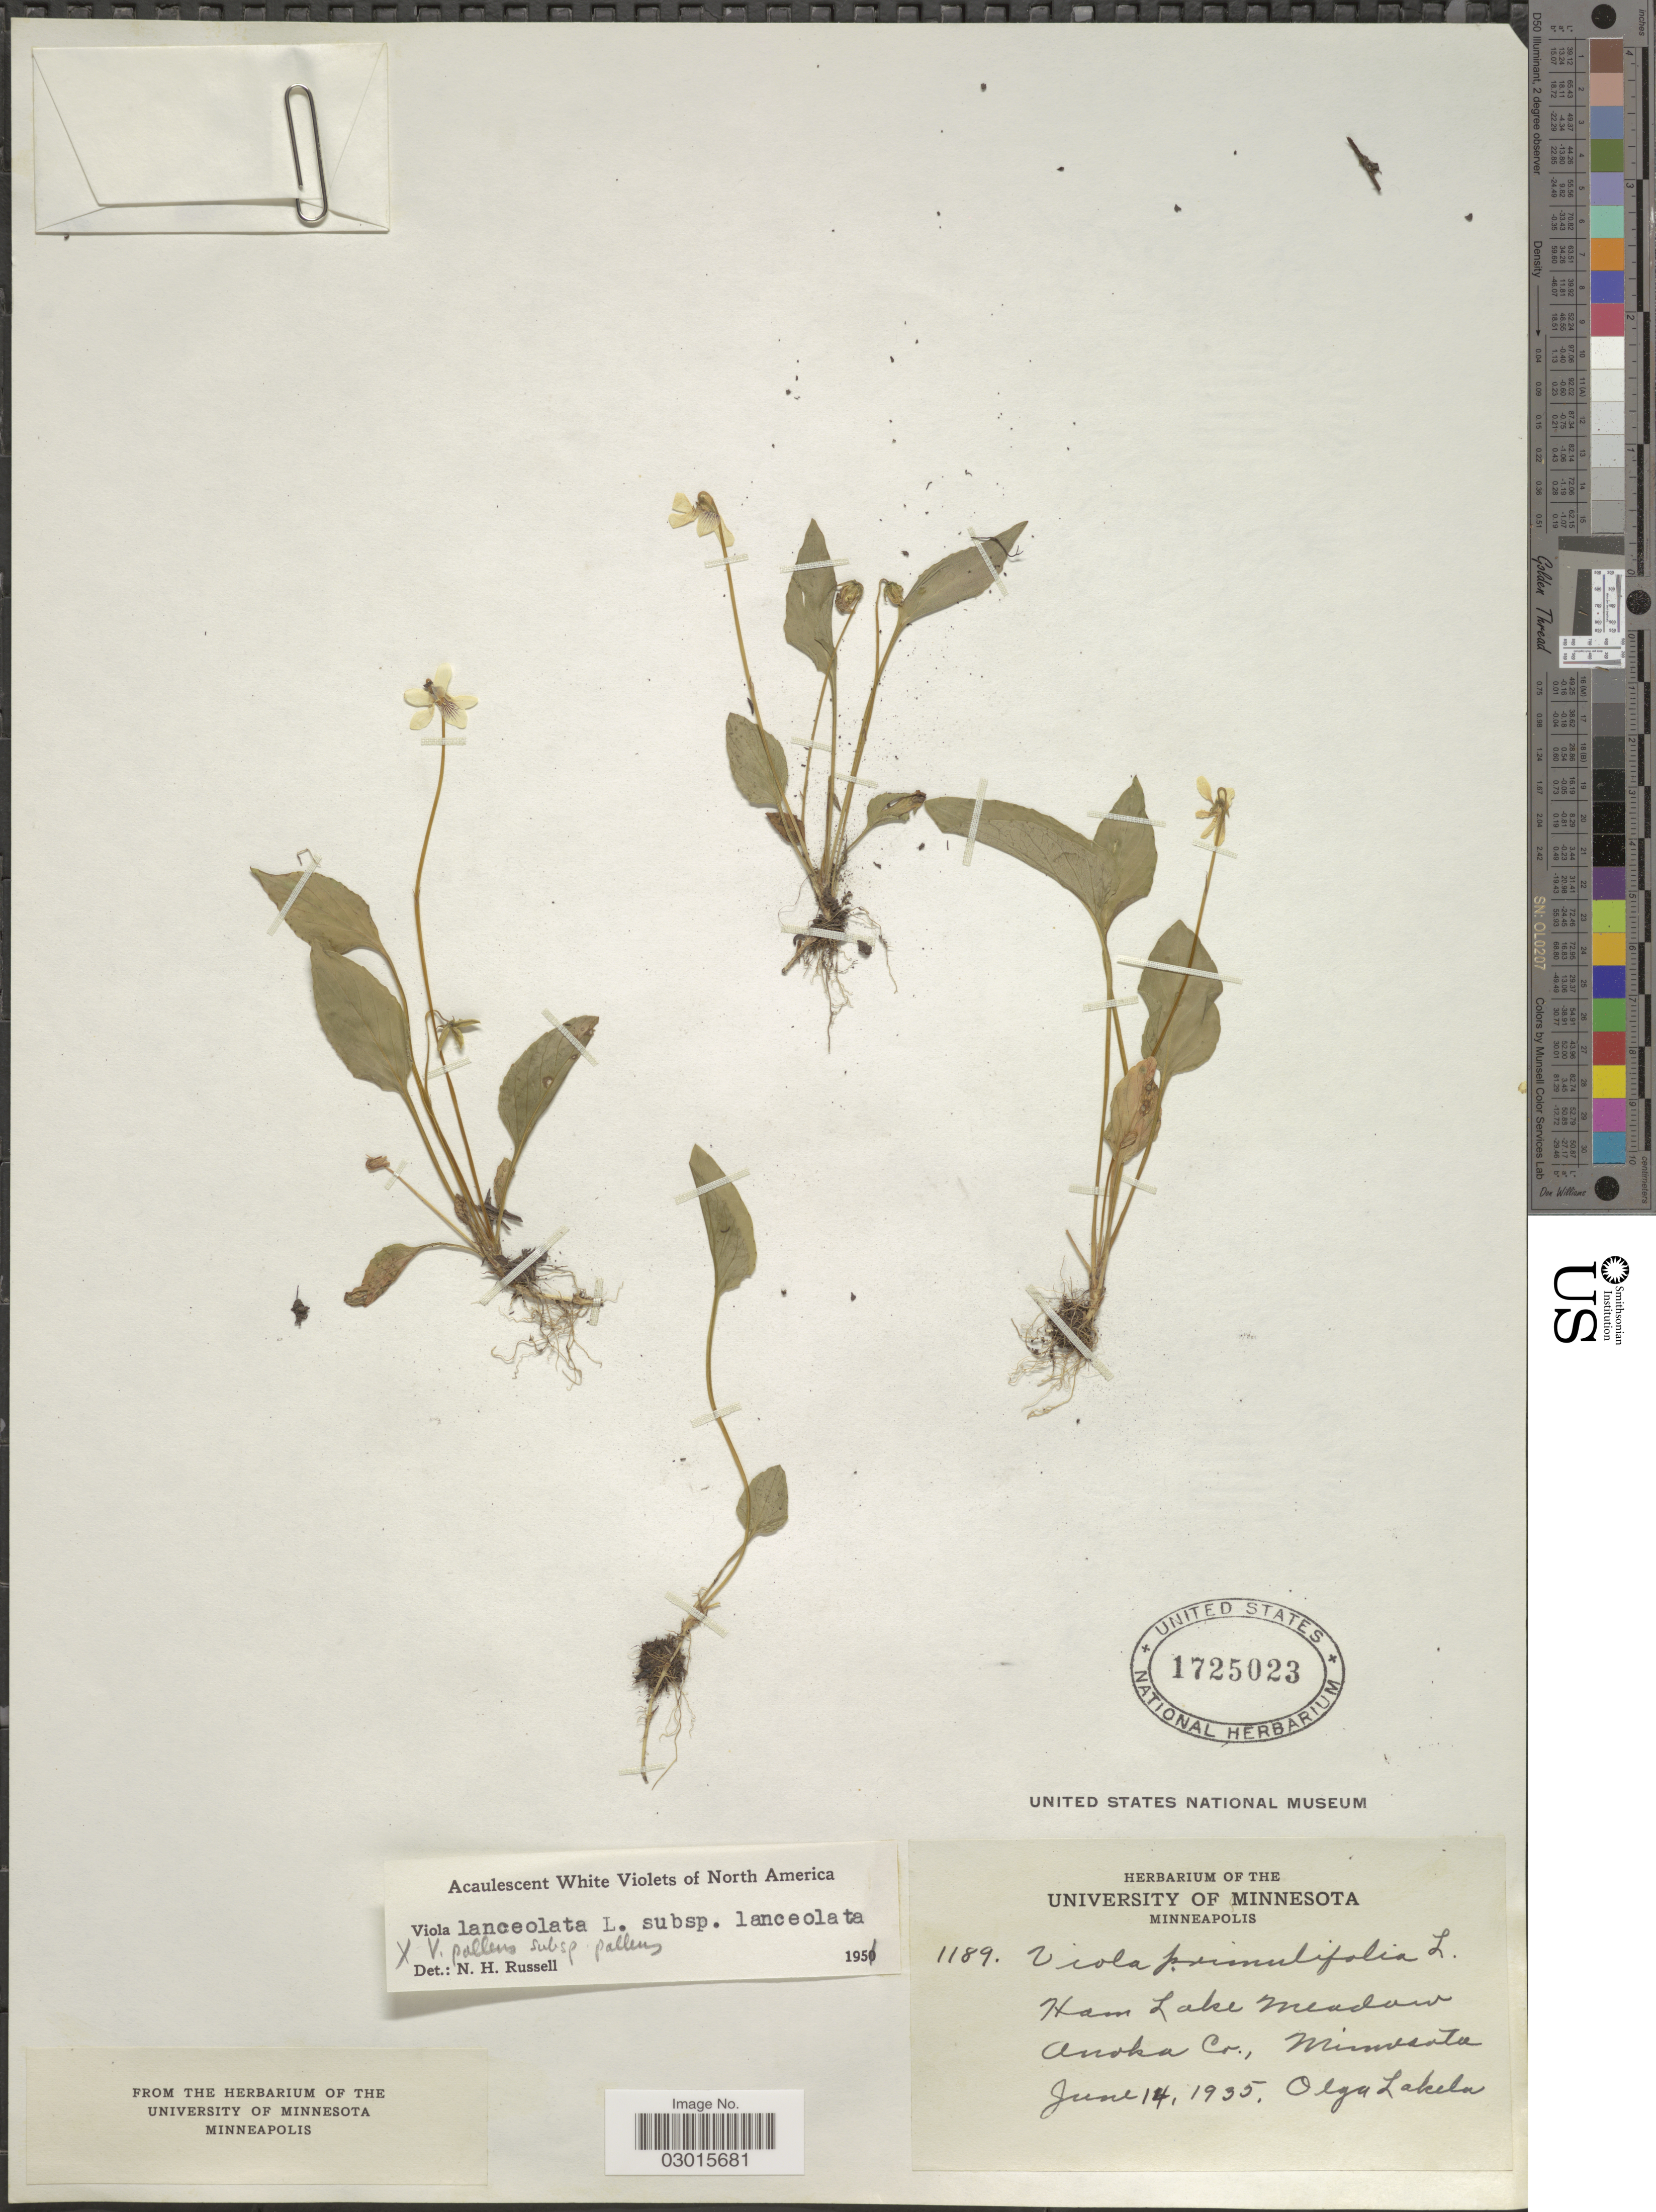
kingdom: Plantae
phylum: Tracheophyta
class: Magnoliopsida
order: Malpighiales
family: Violaceae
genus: Viola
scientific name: Viola lanceolata subsp. lanceolata x V. pallens (Banks ex Ging.) Brainerd subsp. pallens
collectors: O. K. Lakela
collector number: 1189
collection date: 1935-06-14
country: United States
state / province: Minnesota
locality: Ham Lake Meadow. Anoka Co.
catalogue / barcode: US 1725023